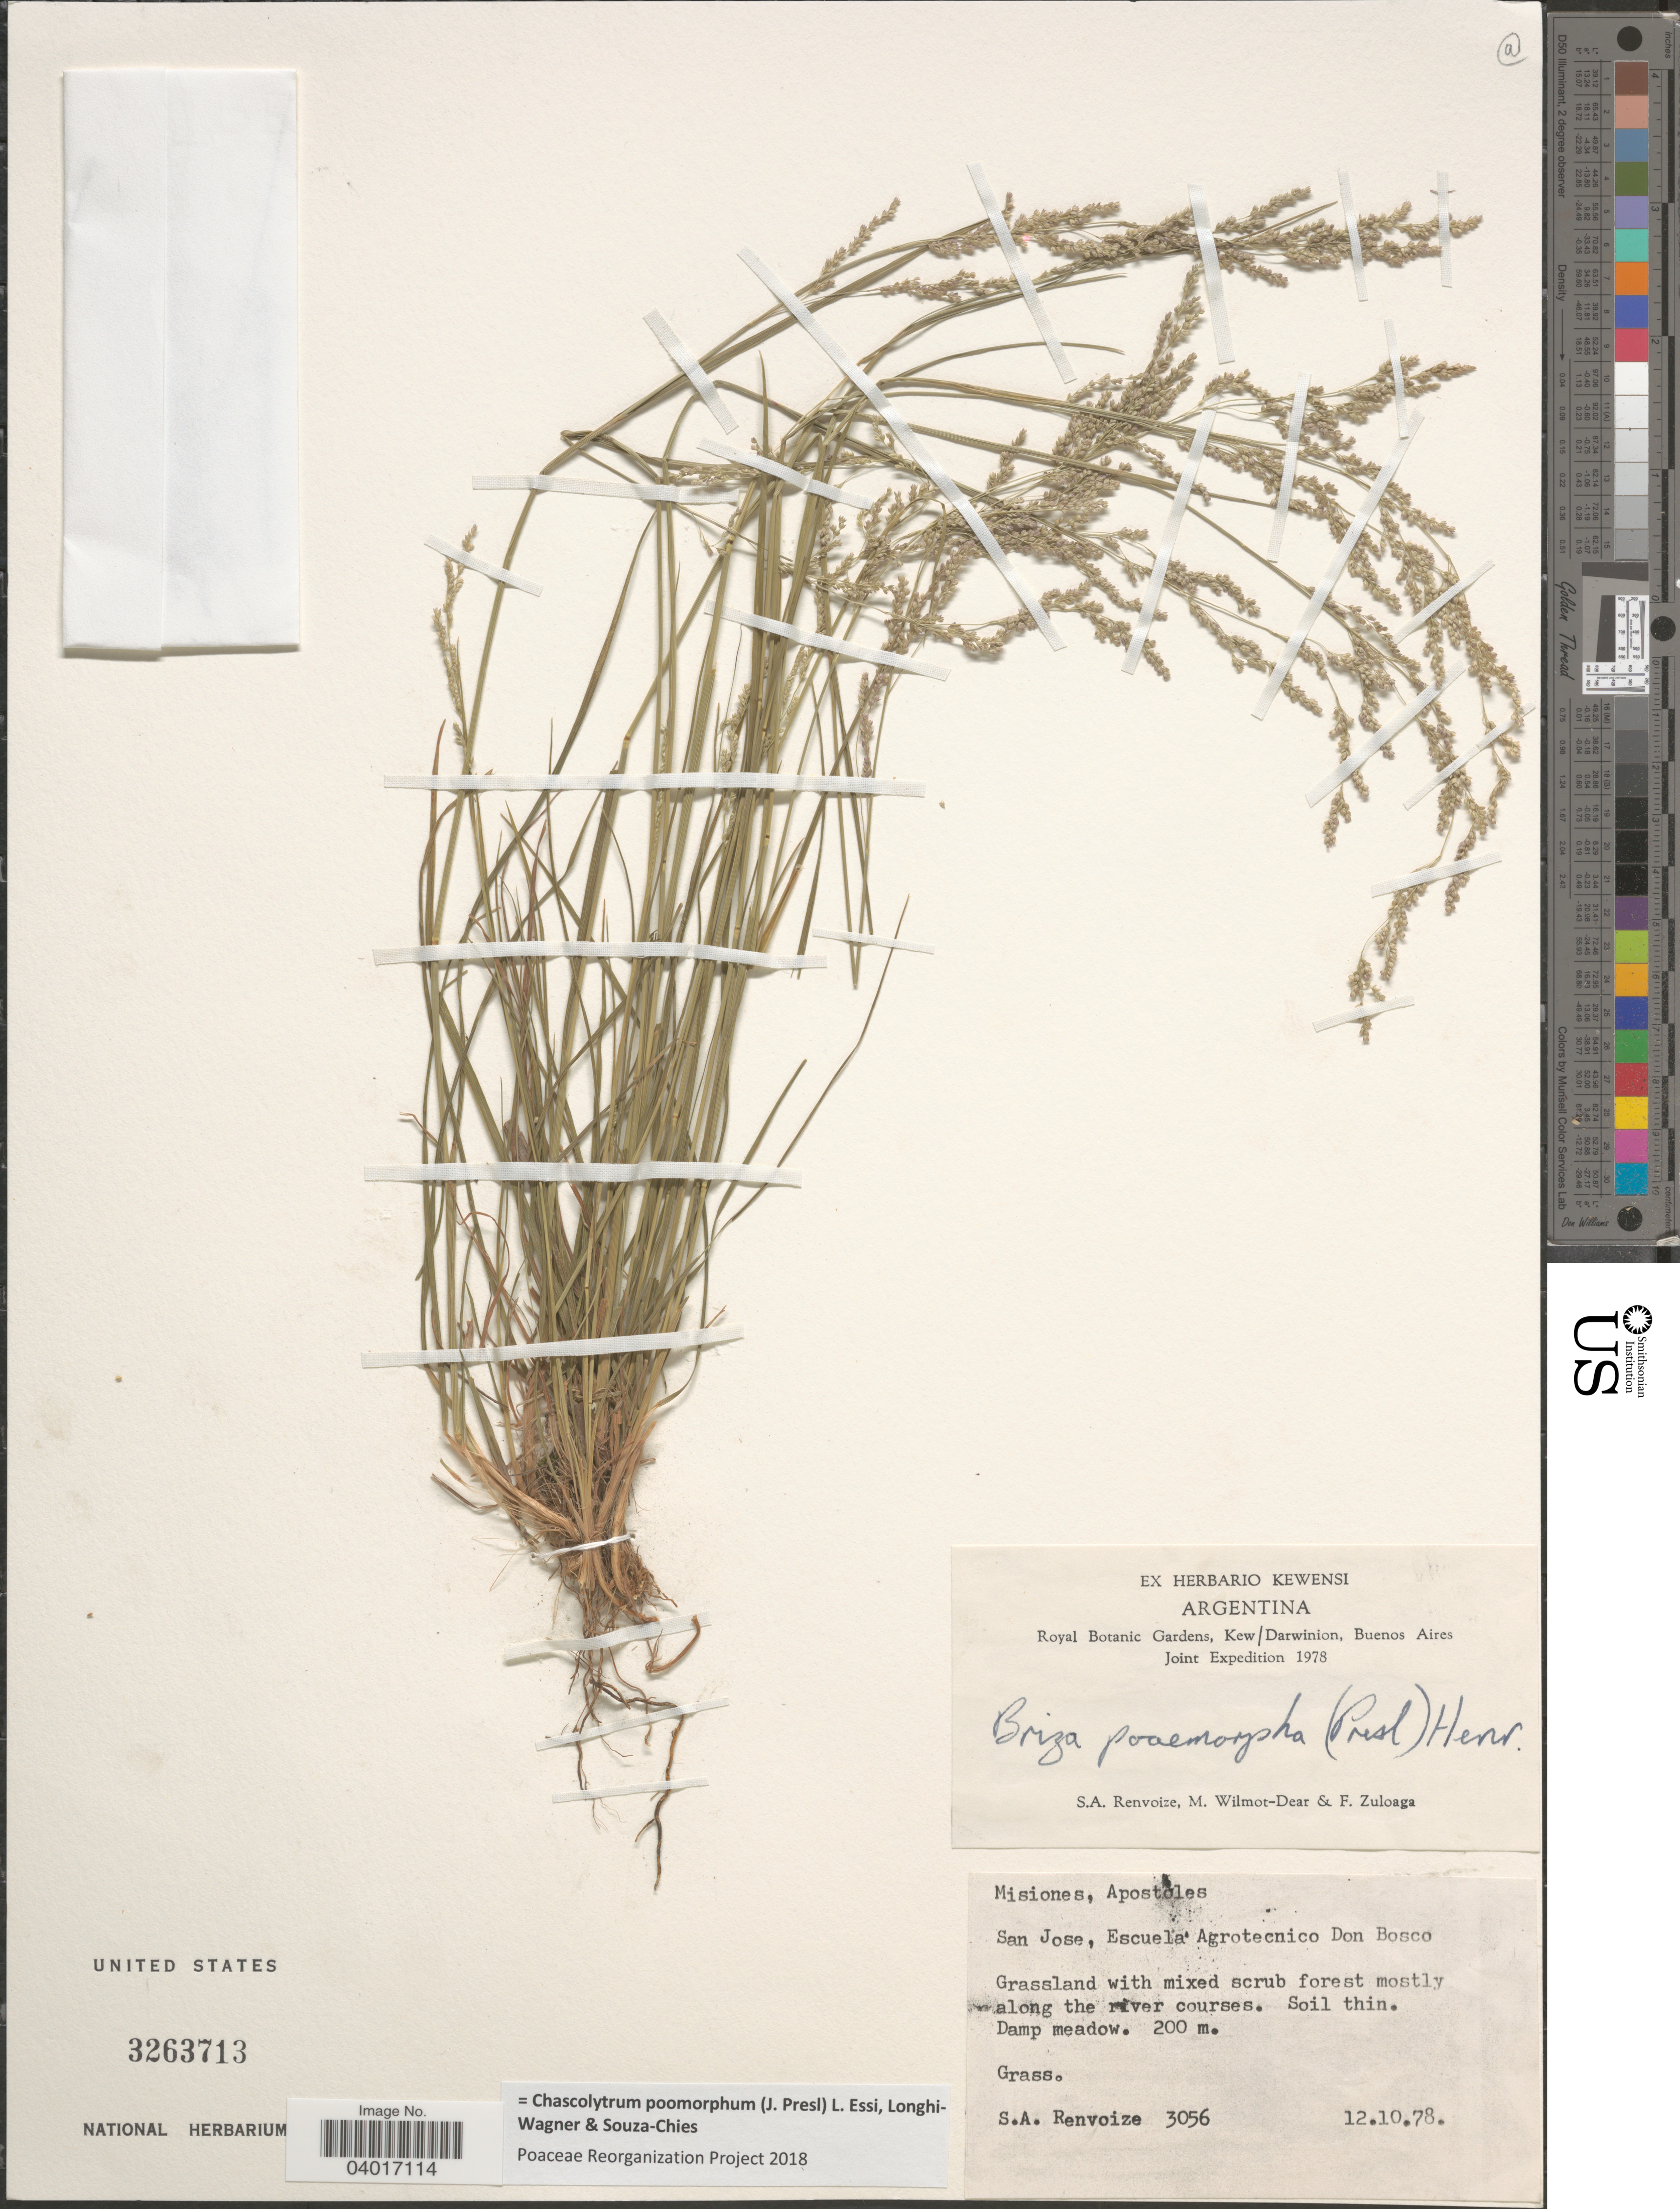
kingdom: Plantae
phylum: Tracheophyta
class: Liliopsida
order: Poales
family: Poaceae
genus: Chascolytrum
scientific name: Chascolytrum poomorphum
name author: (J. Presl) L. Essi et al.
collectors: S. A. Renvoize, M. Wilmot-Dear & F. Zuloaga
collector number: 3056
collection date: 1978-10-12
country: Argentina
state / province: Misiones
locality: Apostoles. San Jose, Escuela Agrotecnico Don Bosco. Along the river courses.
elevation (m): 200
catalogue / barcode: US 3263713